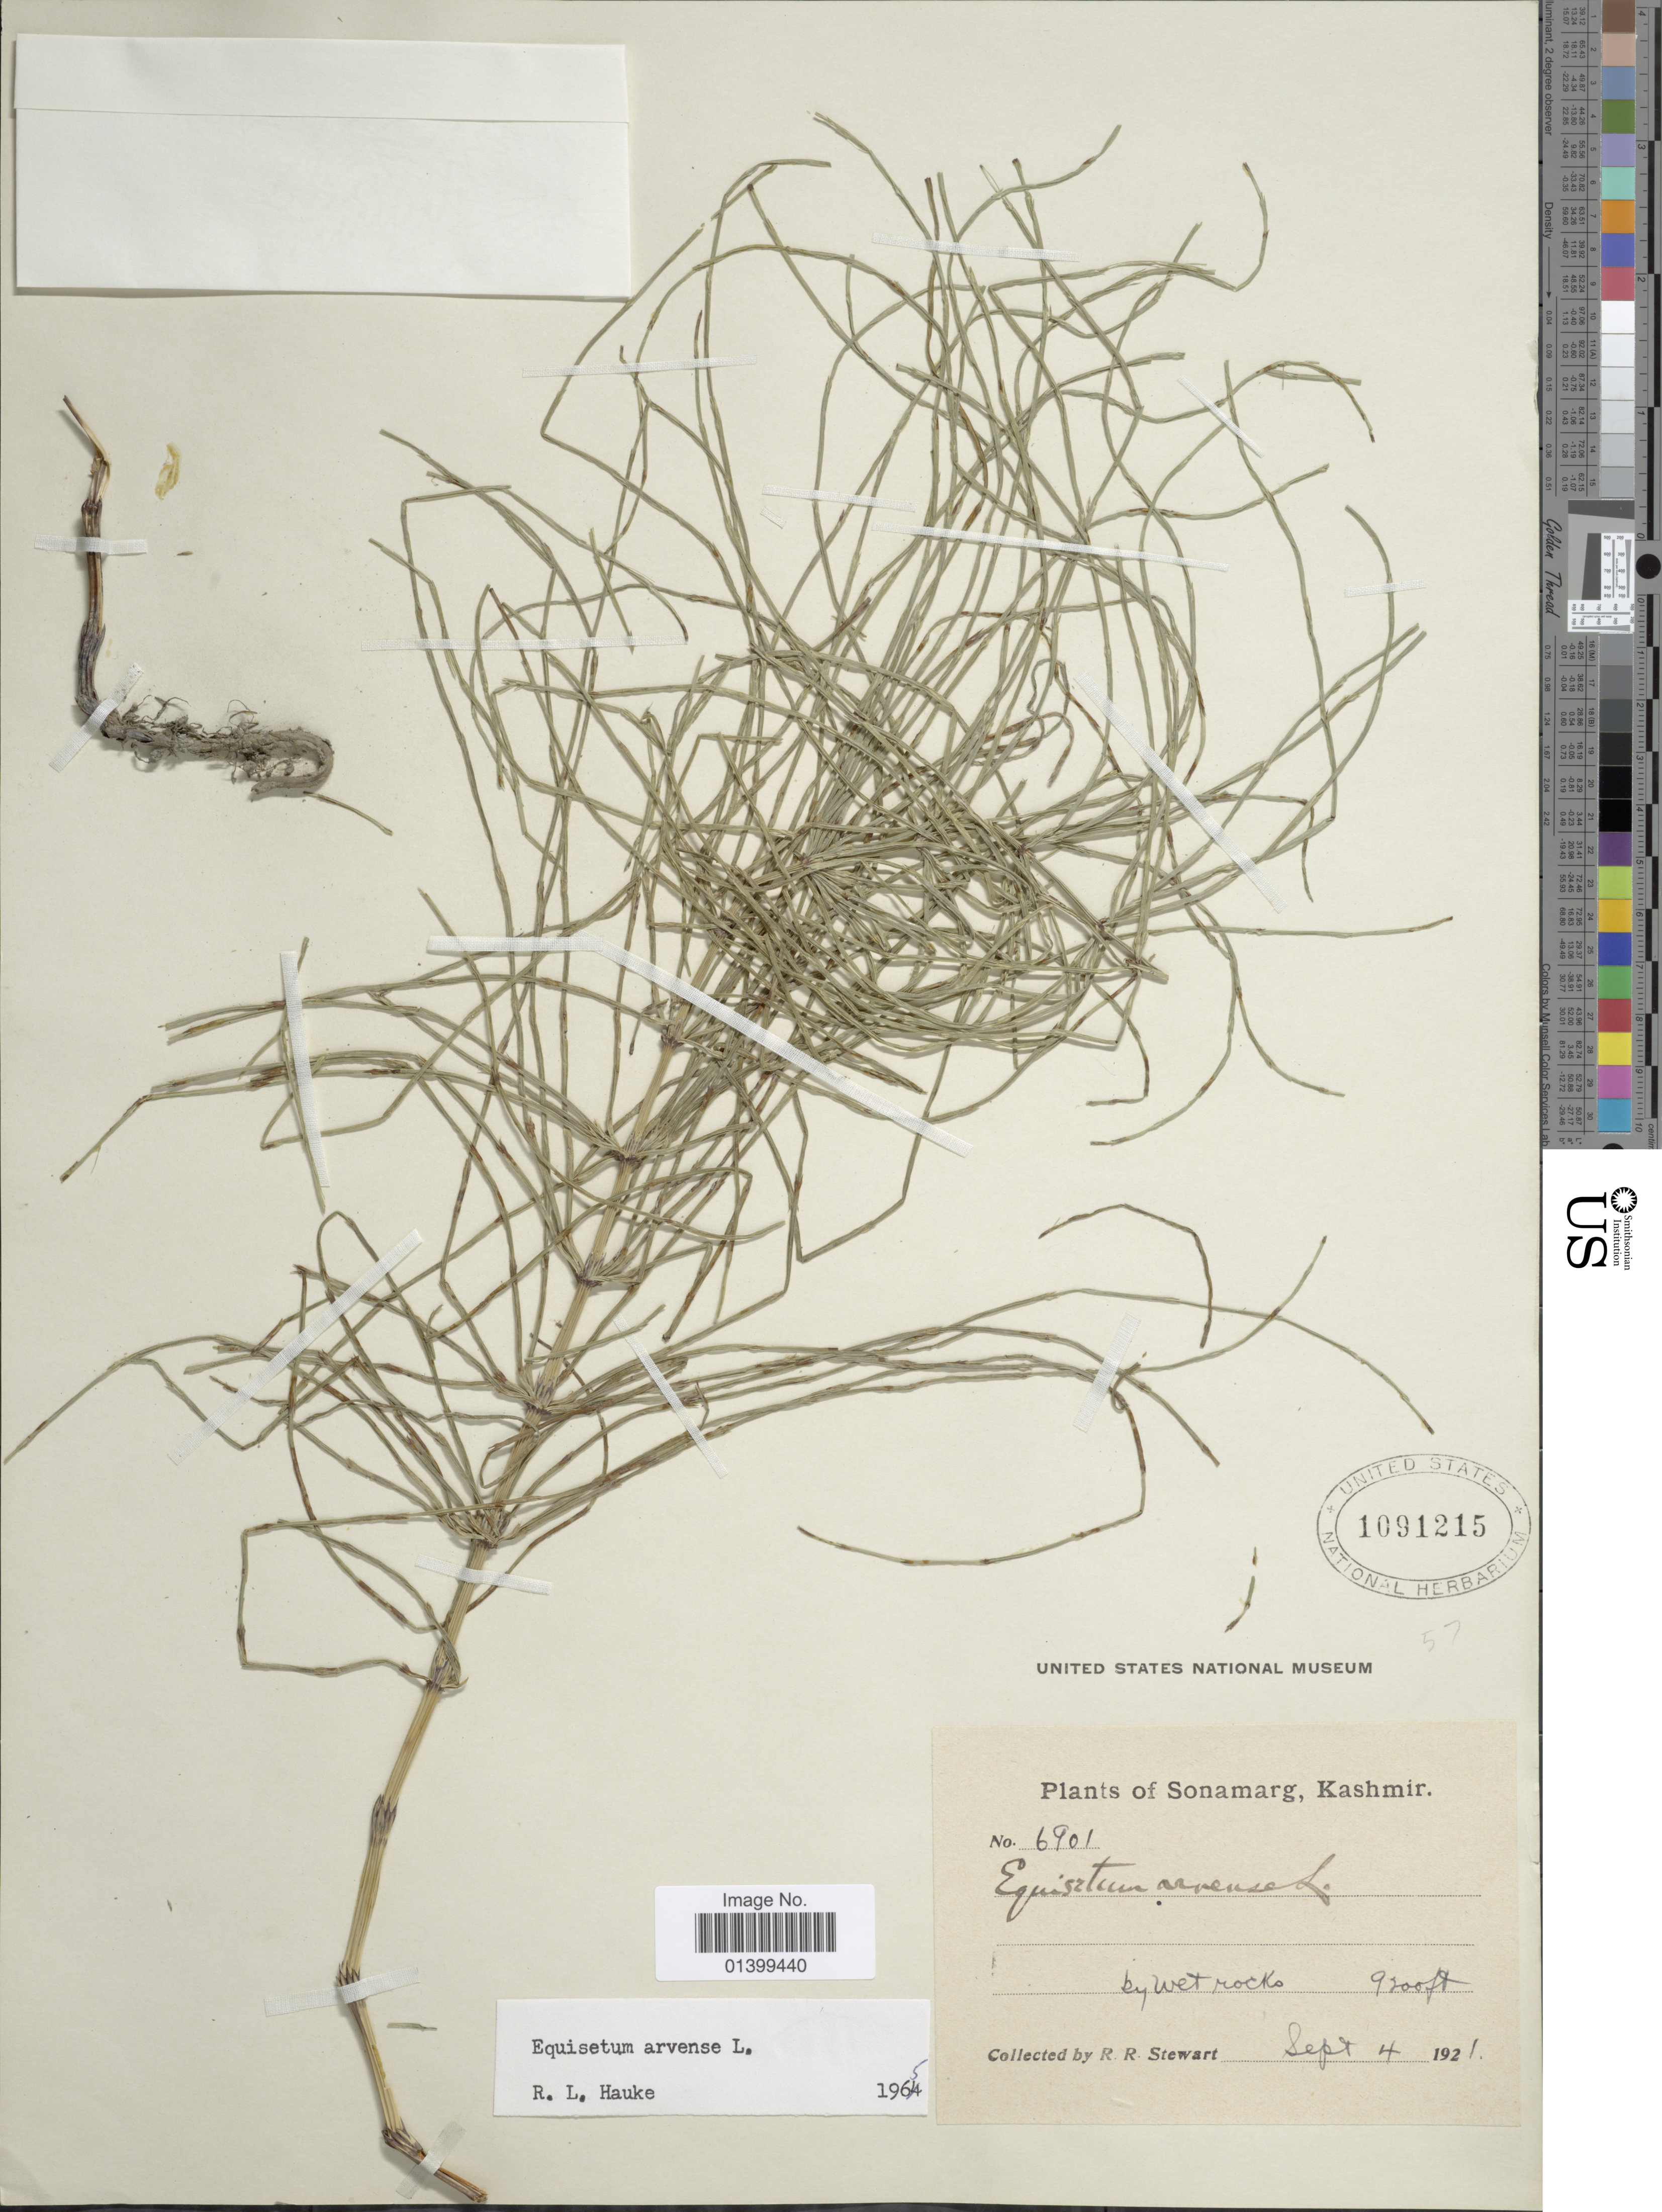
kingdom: Plantae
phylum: Tracheophyta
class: Polypodiopsida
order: Equisetales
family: Equisetaceae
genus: Equisetum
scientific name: Equisetum arvense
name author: L.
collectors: R. R. Stewart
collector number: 6901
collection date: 1921-09-04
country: India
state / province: Jammu and Kashmir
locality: Sonamarg, Kashmir.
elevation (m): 2804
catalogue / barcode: US 1091215